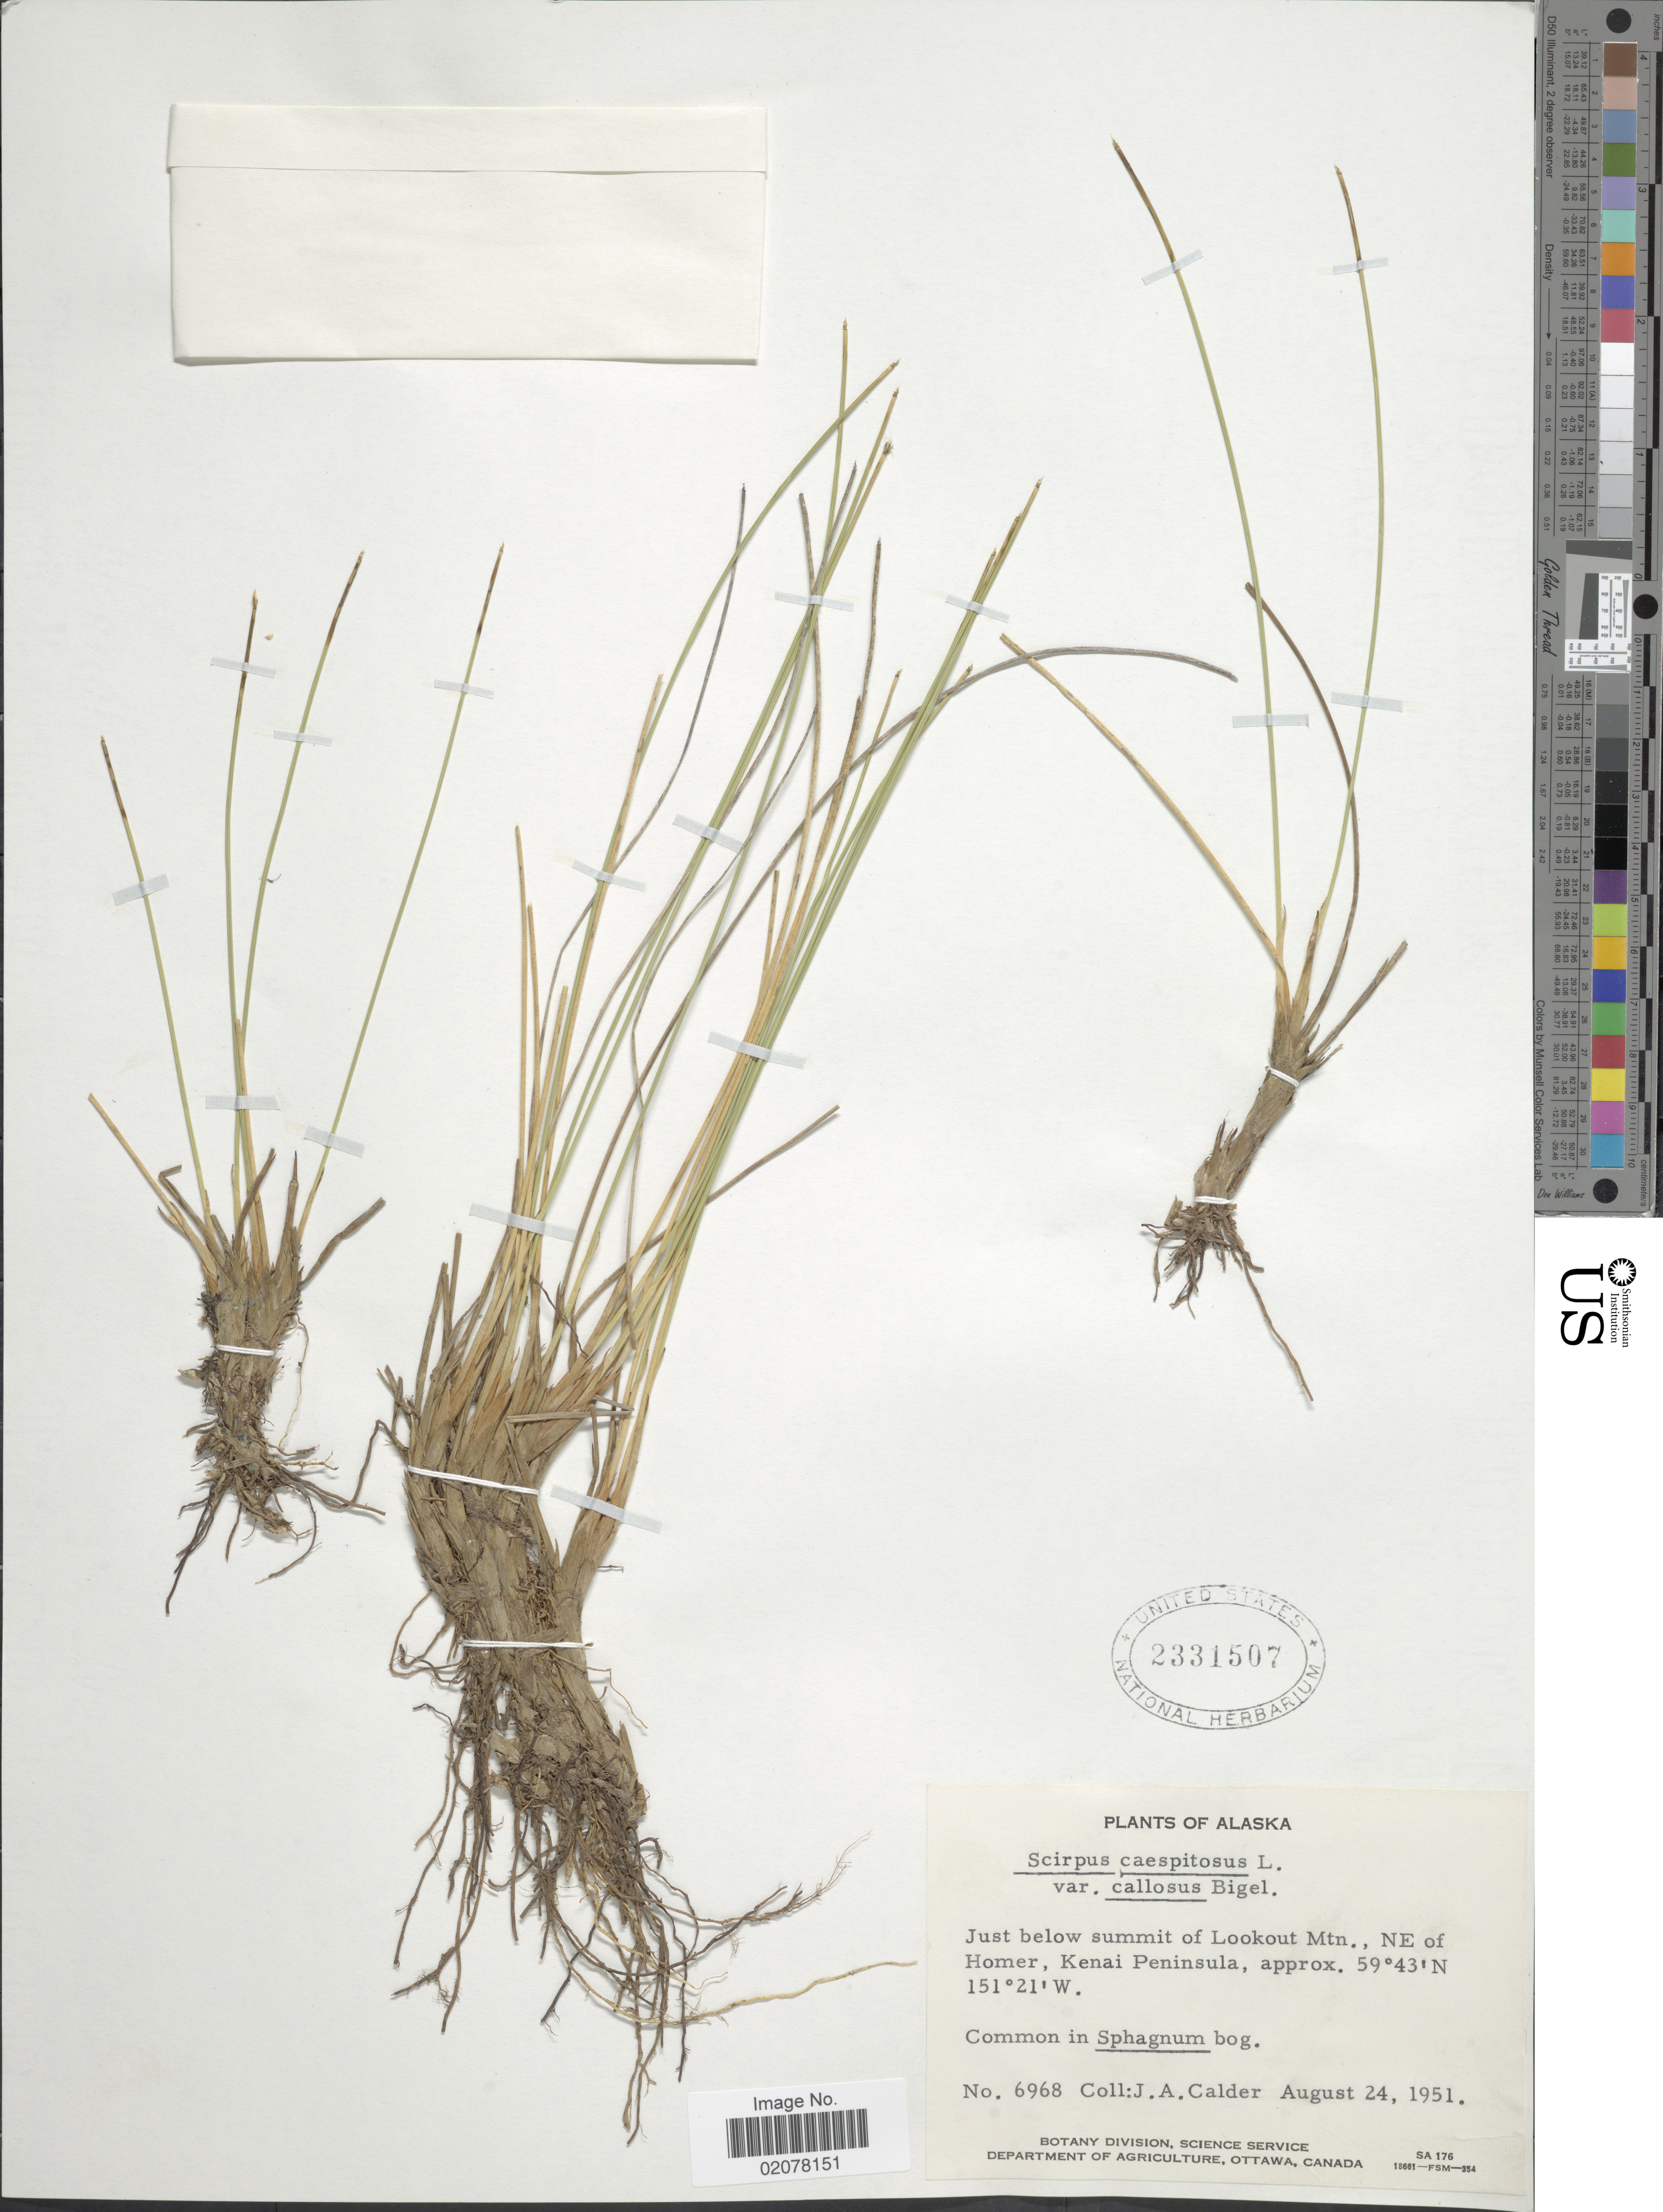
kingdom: Plantae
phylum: Tracheophyta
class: Liliopsida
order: Poales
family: Cyperaceae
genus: Trichophorum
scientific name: Trichophorum cespitosum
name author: (L.) Hartm.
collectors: J. A. Calder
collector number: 6968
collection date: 1951-08-24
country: United States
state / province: Alaska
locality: Just below summit of Lookout Mtn., NE of Homer, Kenai Peninsula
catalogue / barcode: US 2331507